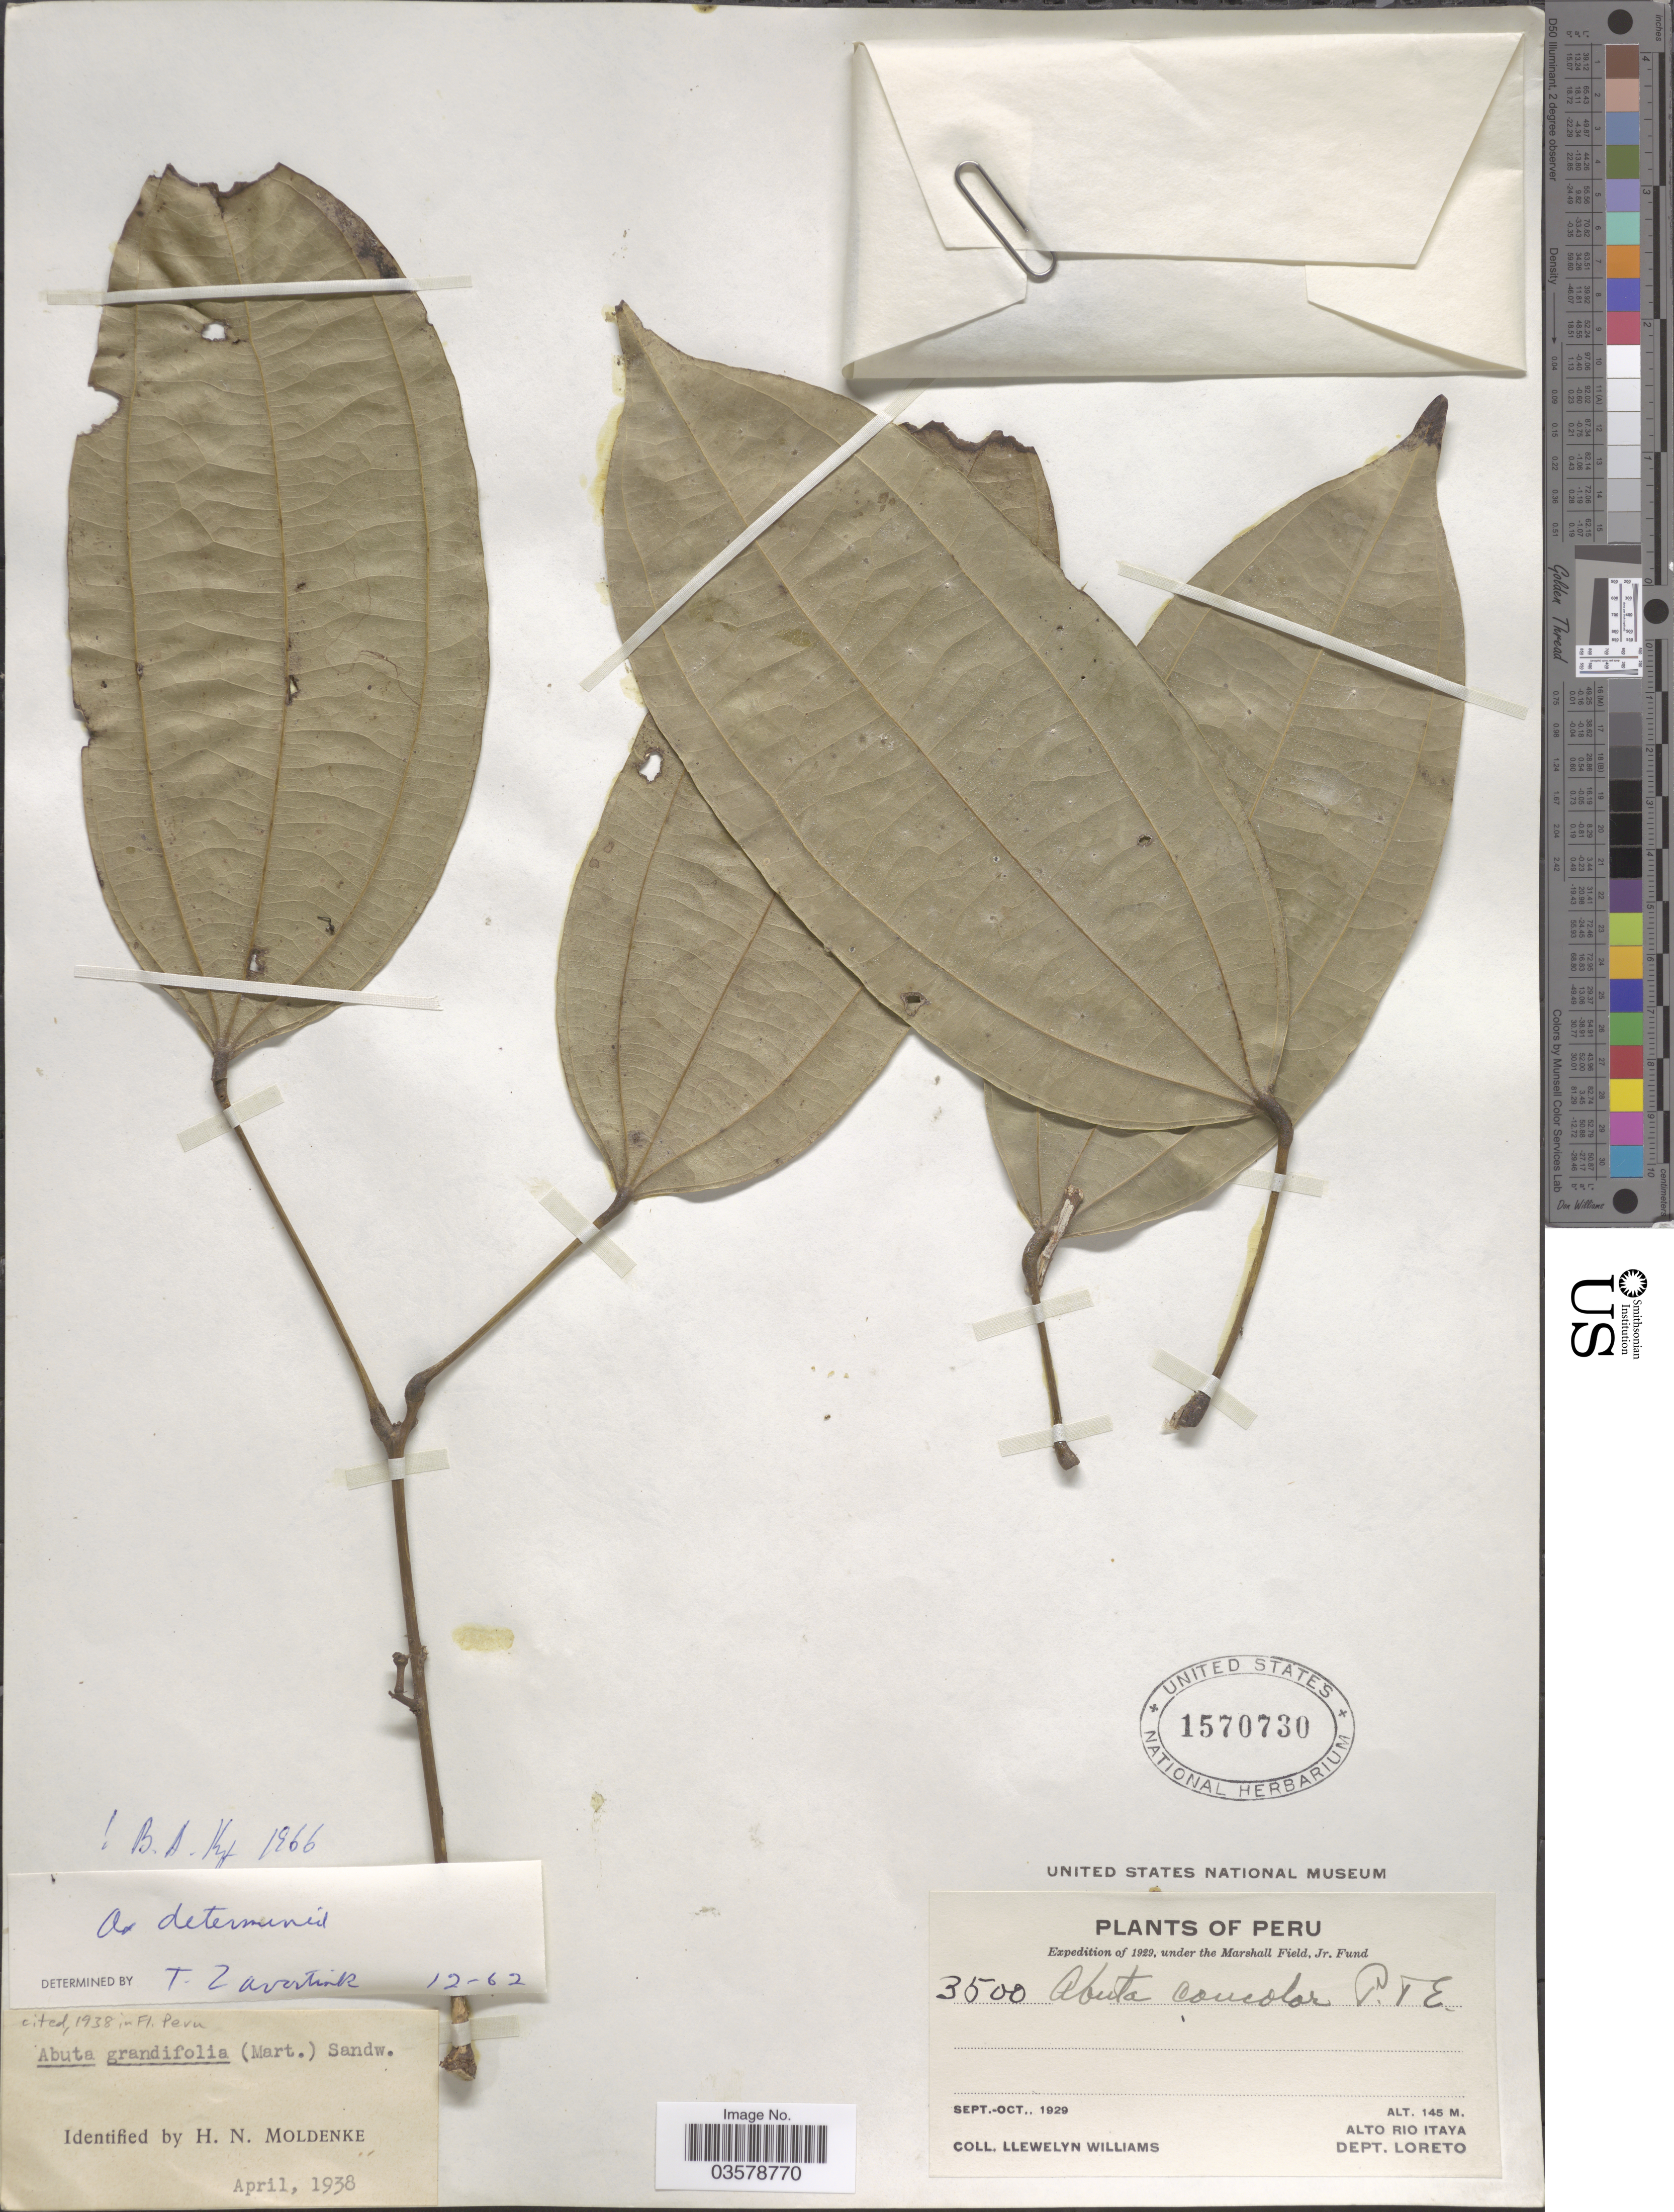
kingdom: Plantae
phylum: Tracheophyta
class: Magnoliopsida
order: Ranunculales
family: Menispermaceae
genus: Abuta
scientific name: Abuta grandifolia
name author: (Mart.) Sandwith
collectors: Ll. Williams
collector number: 3500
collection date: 1929-09/1929-10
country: Peru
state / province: Loreto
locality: Alto Rio Itaya. Dept. Loreto.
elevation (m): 145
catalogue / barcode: US 1570730